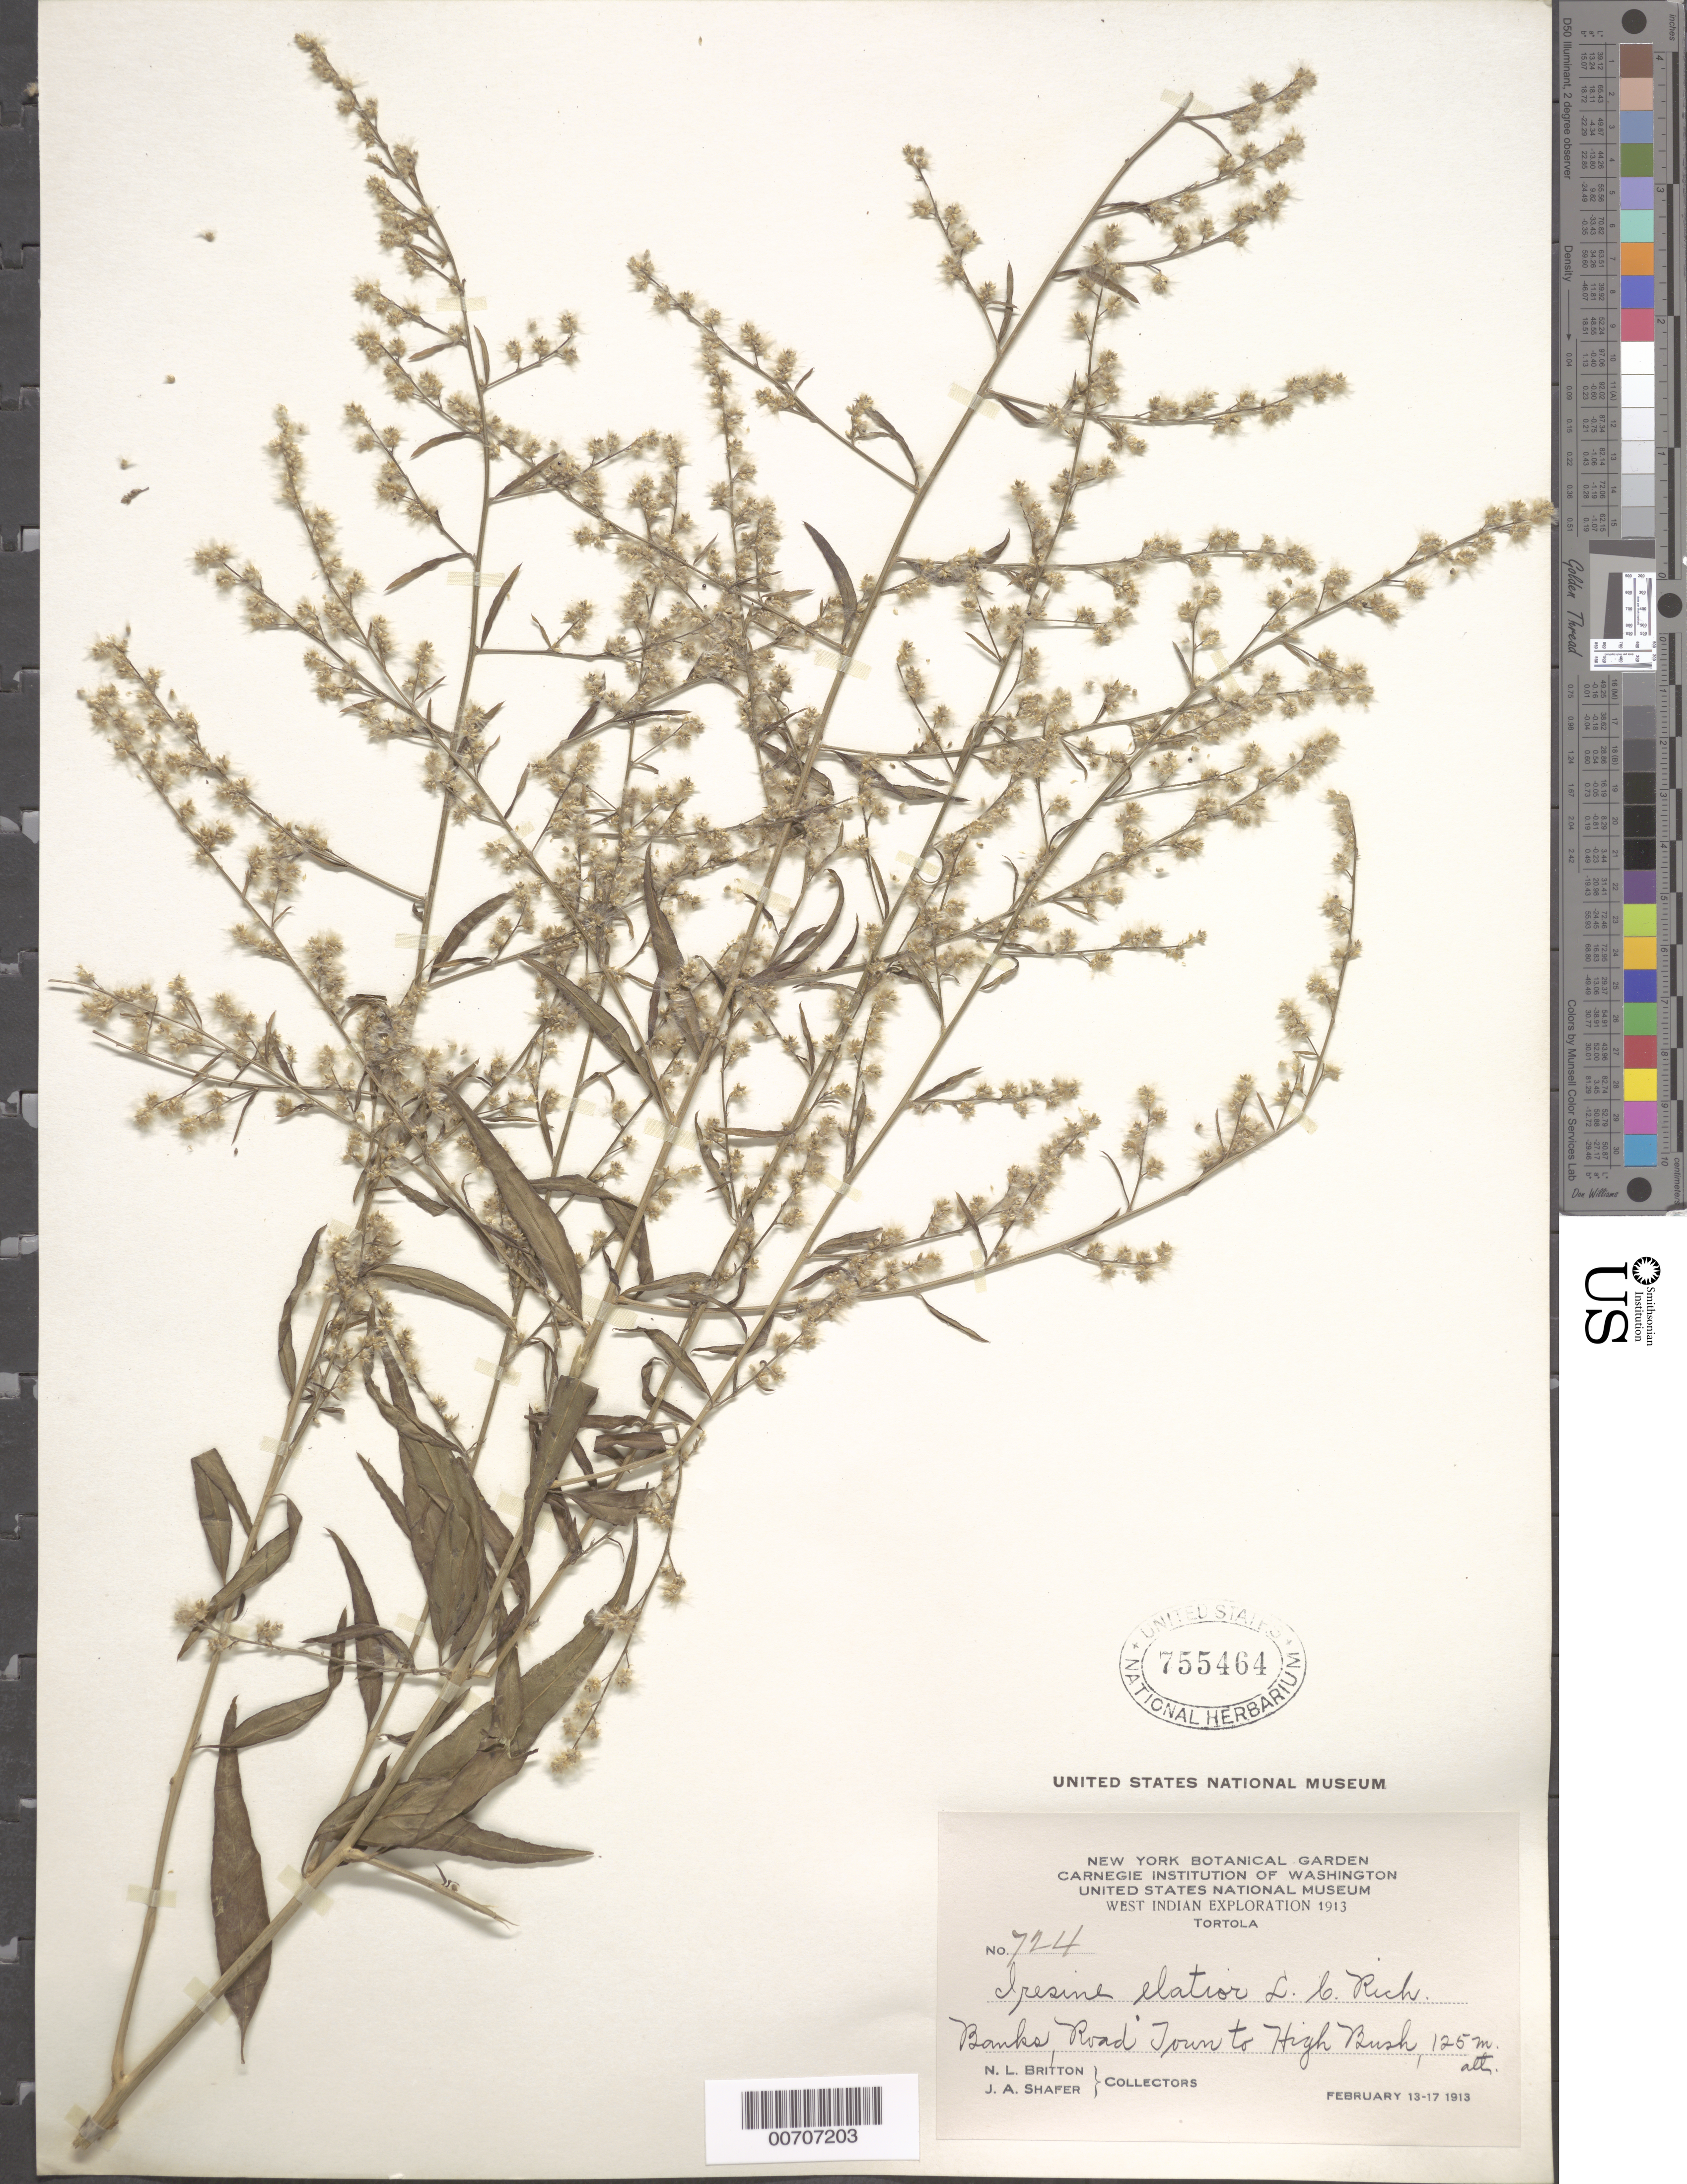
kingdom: Plantae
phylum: Tracheophyta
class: Magnoliopsida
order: Caryophyllales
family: Amaranthaceae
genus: Iresine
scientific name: Iresine elatior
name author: Rich. ex Willd.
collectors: N. Britton & J. A. Shafer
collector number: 724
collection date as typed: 13 Feb 1913 to 17 Feb 1913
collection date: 1913-02-13/1913-02-17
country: British Virgin Islands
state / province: Tortola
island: Tortola Island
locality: Road Town to High Bush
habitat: Banks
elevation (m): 125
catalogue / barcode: US 755464